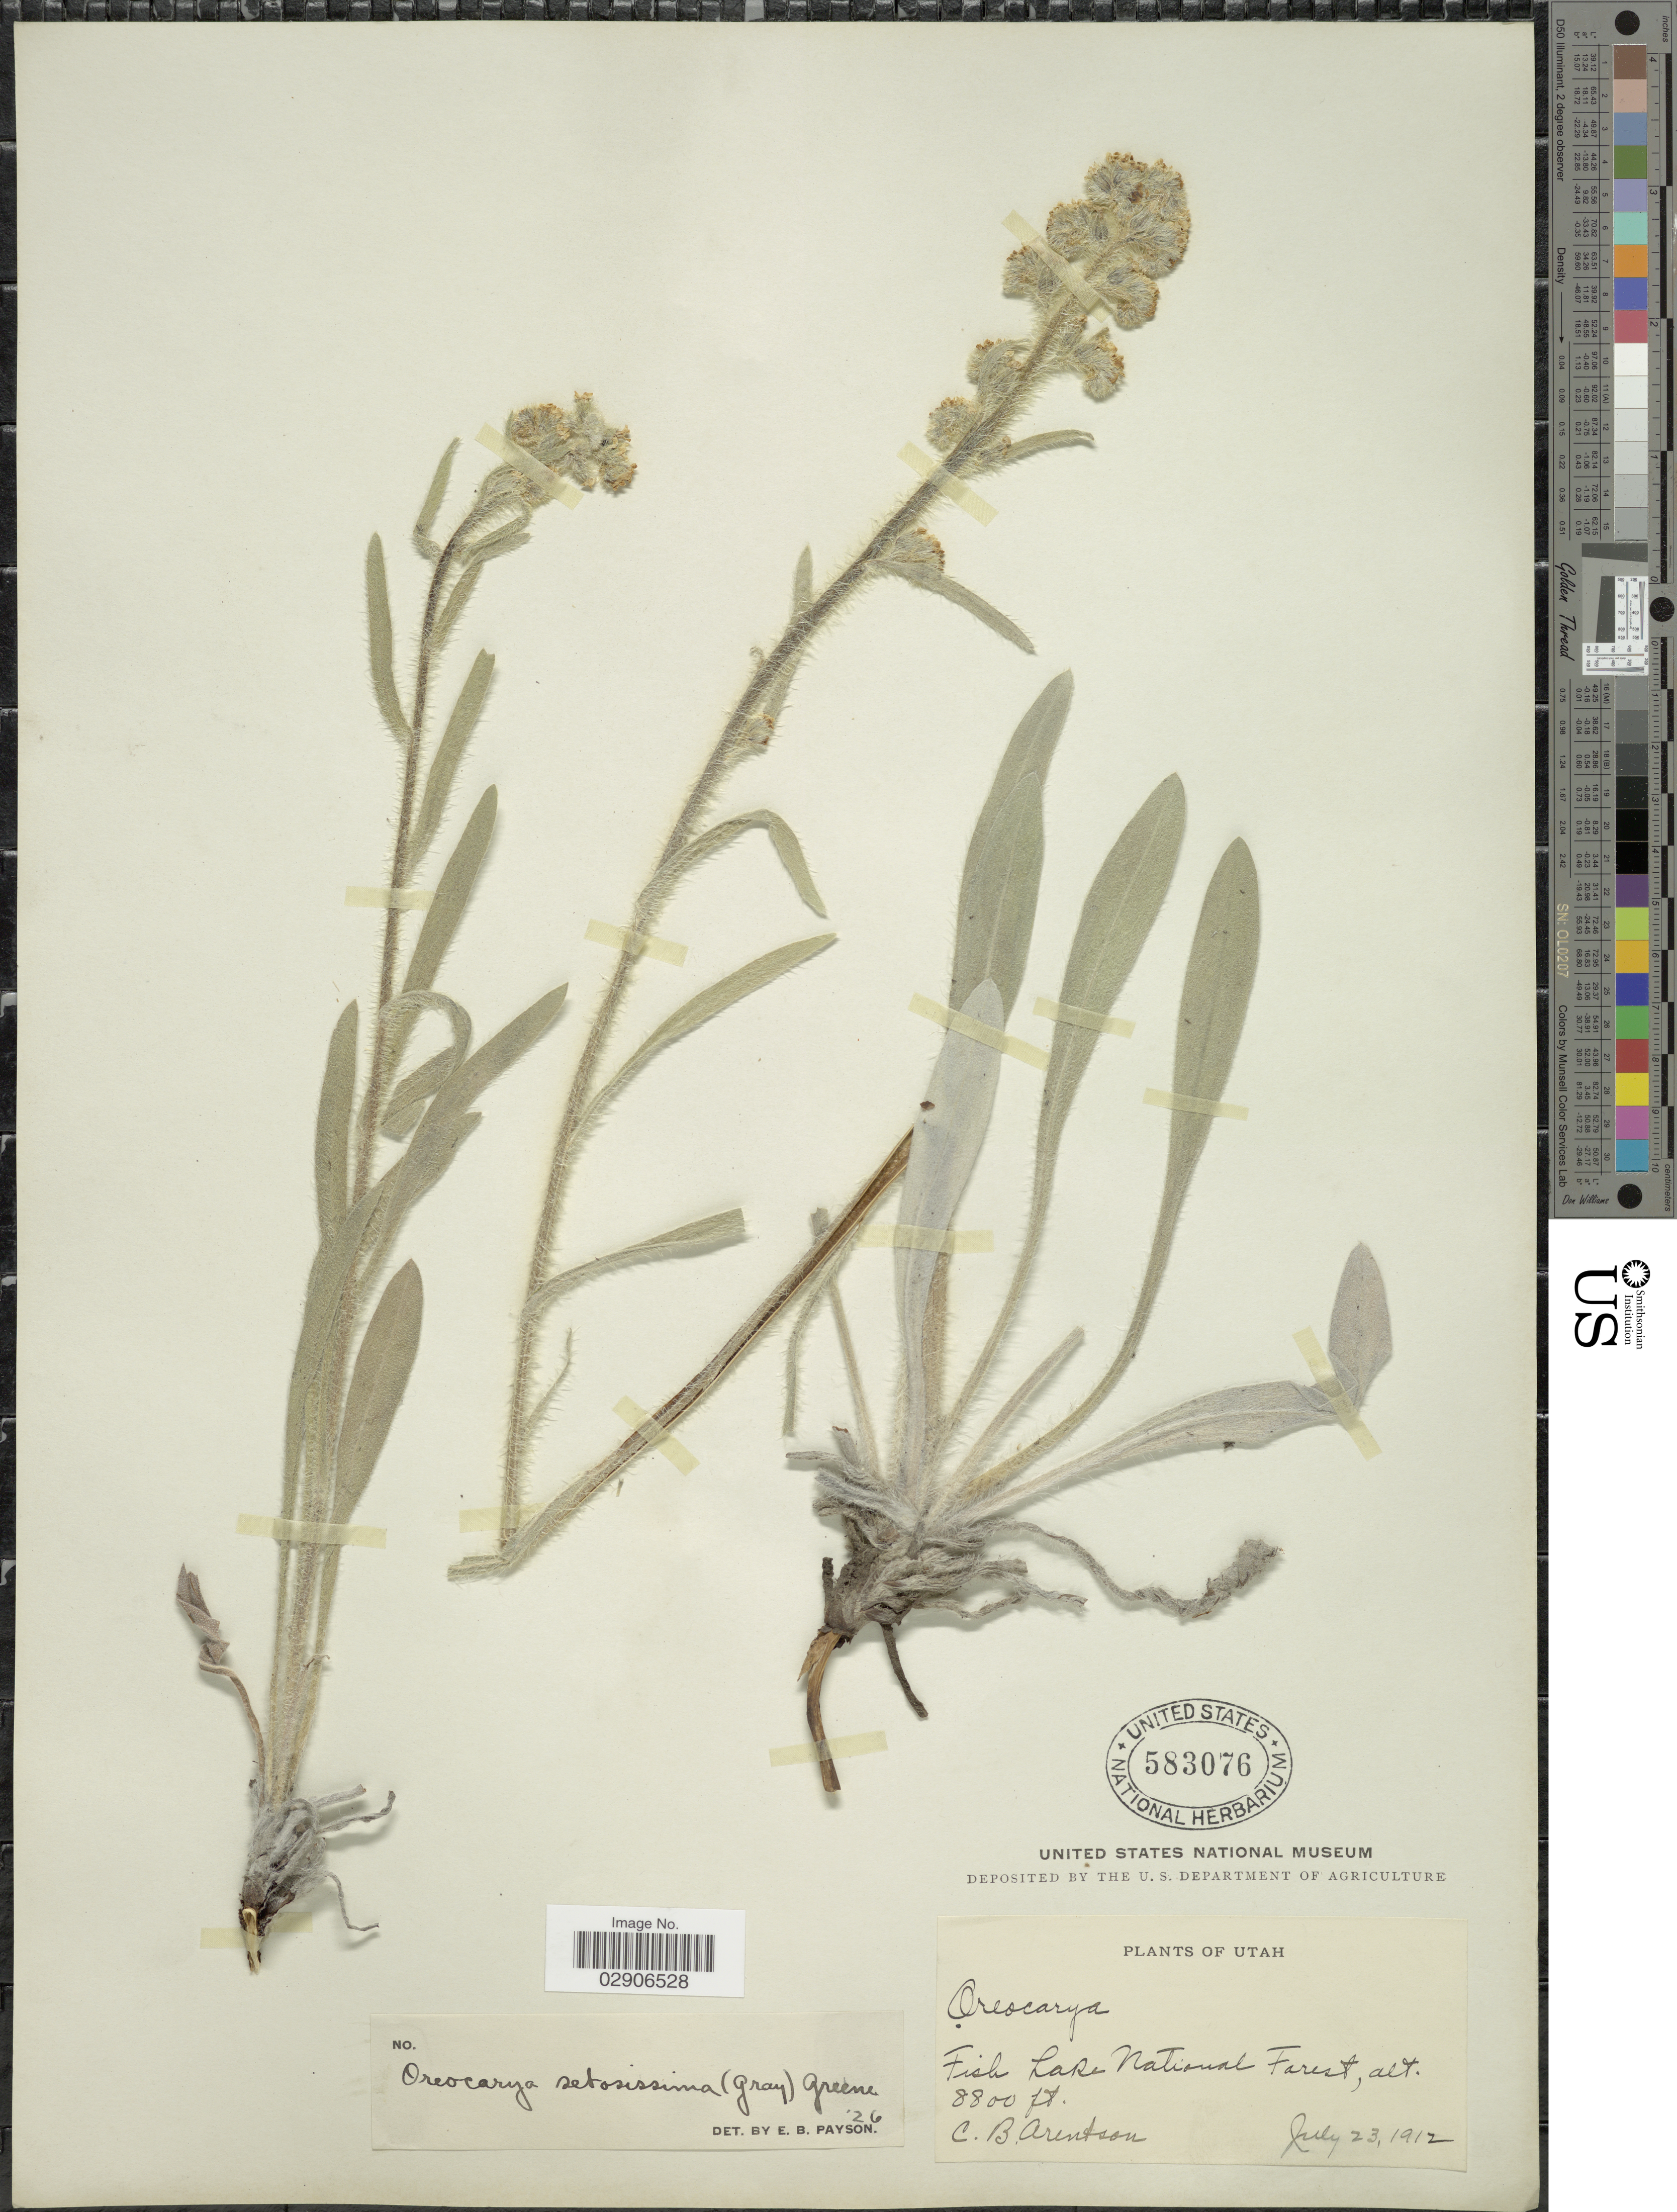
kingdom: Plantae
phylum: Tracheophyta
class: Magnoliopsida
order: Boraginales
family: Boraginaceae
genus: Oreocarya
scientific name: Oreocarya setosissima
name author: (A. Gray) Greene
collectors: C. Arentson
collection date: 1912-07-23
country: United States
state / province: Utah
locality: Fish Lake National Forest.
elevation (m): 2682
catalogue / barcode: US 583076